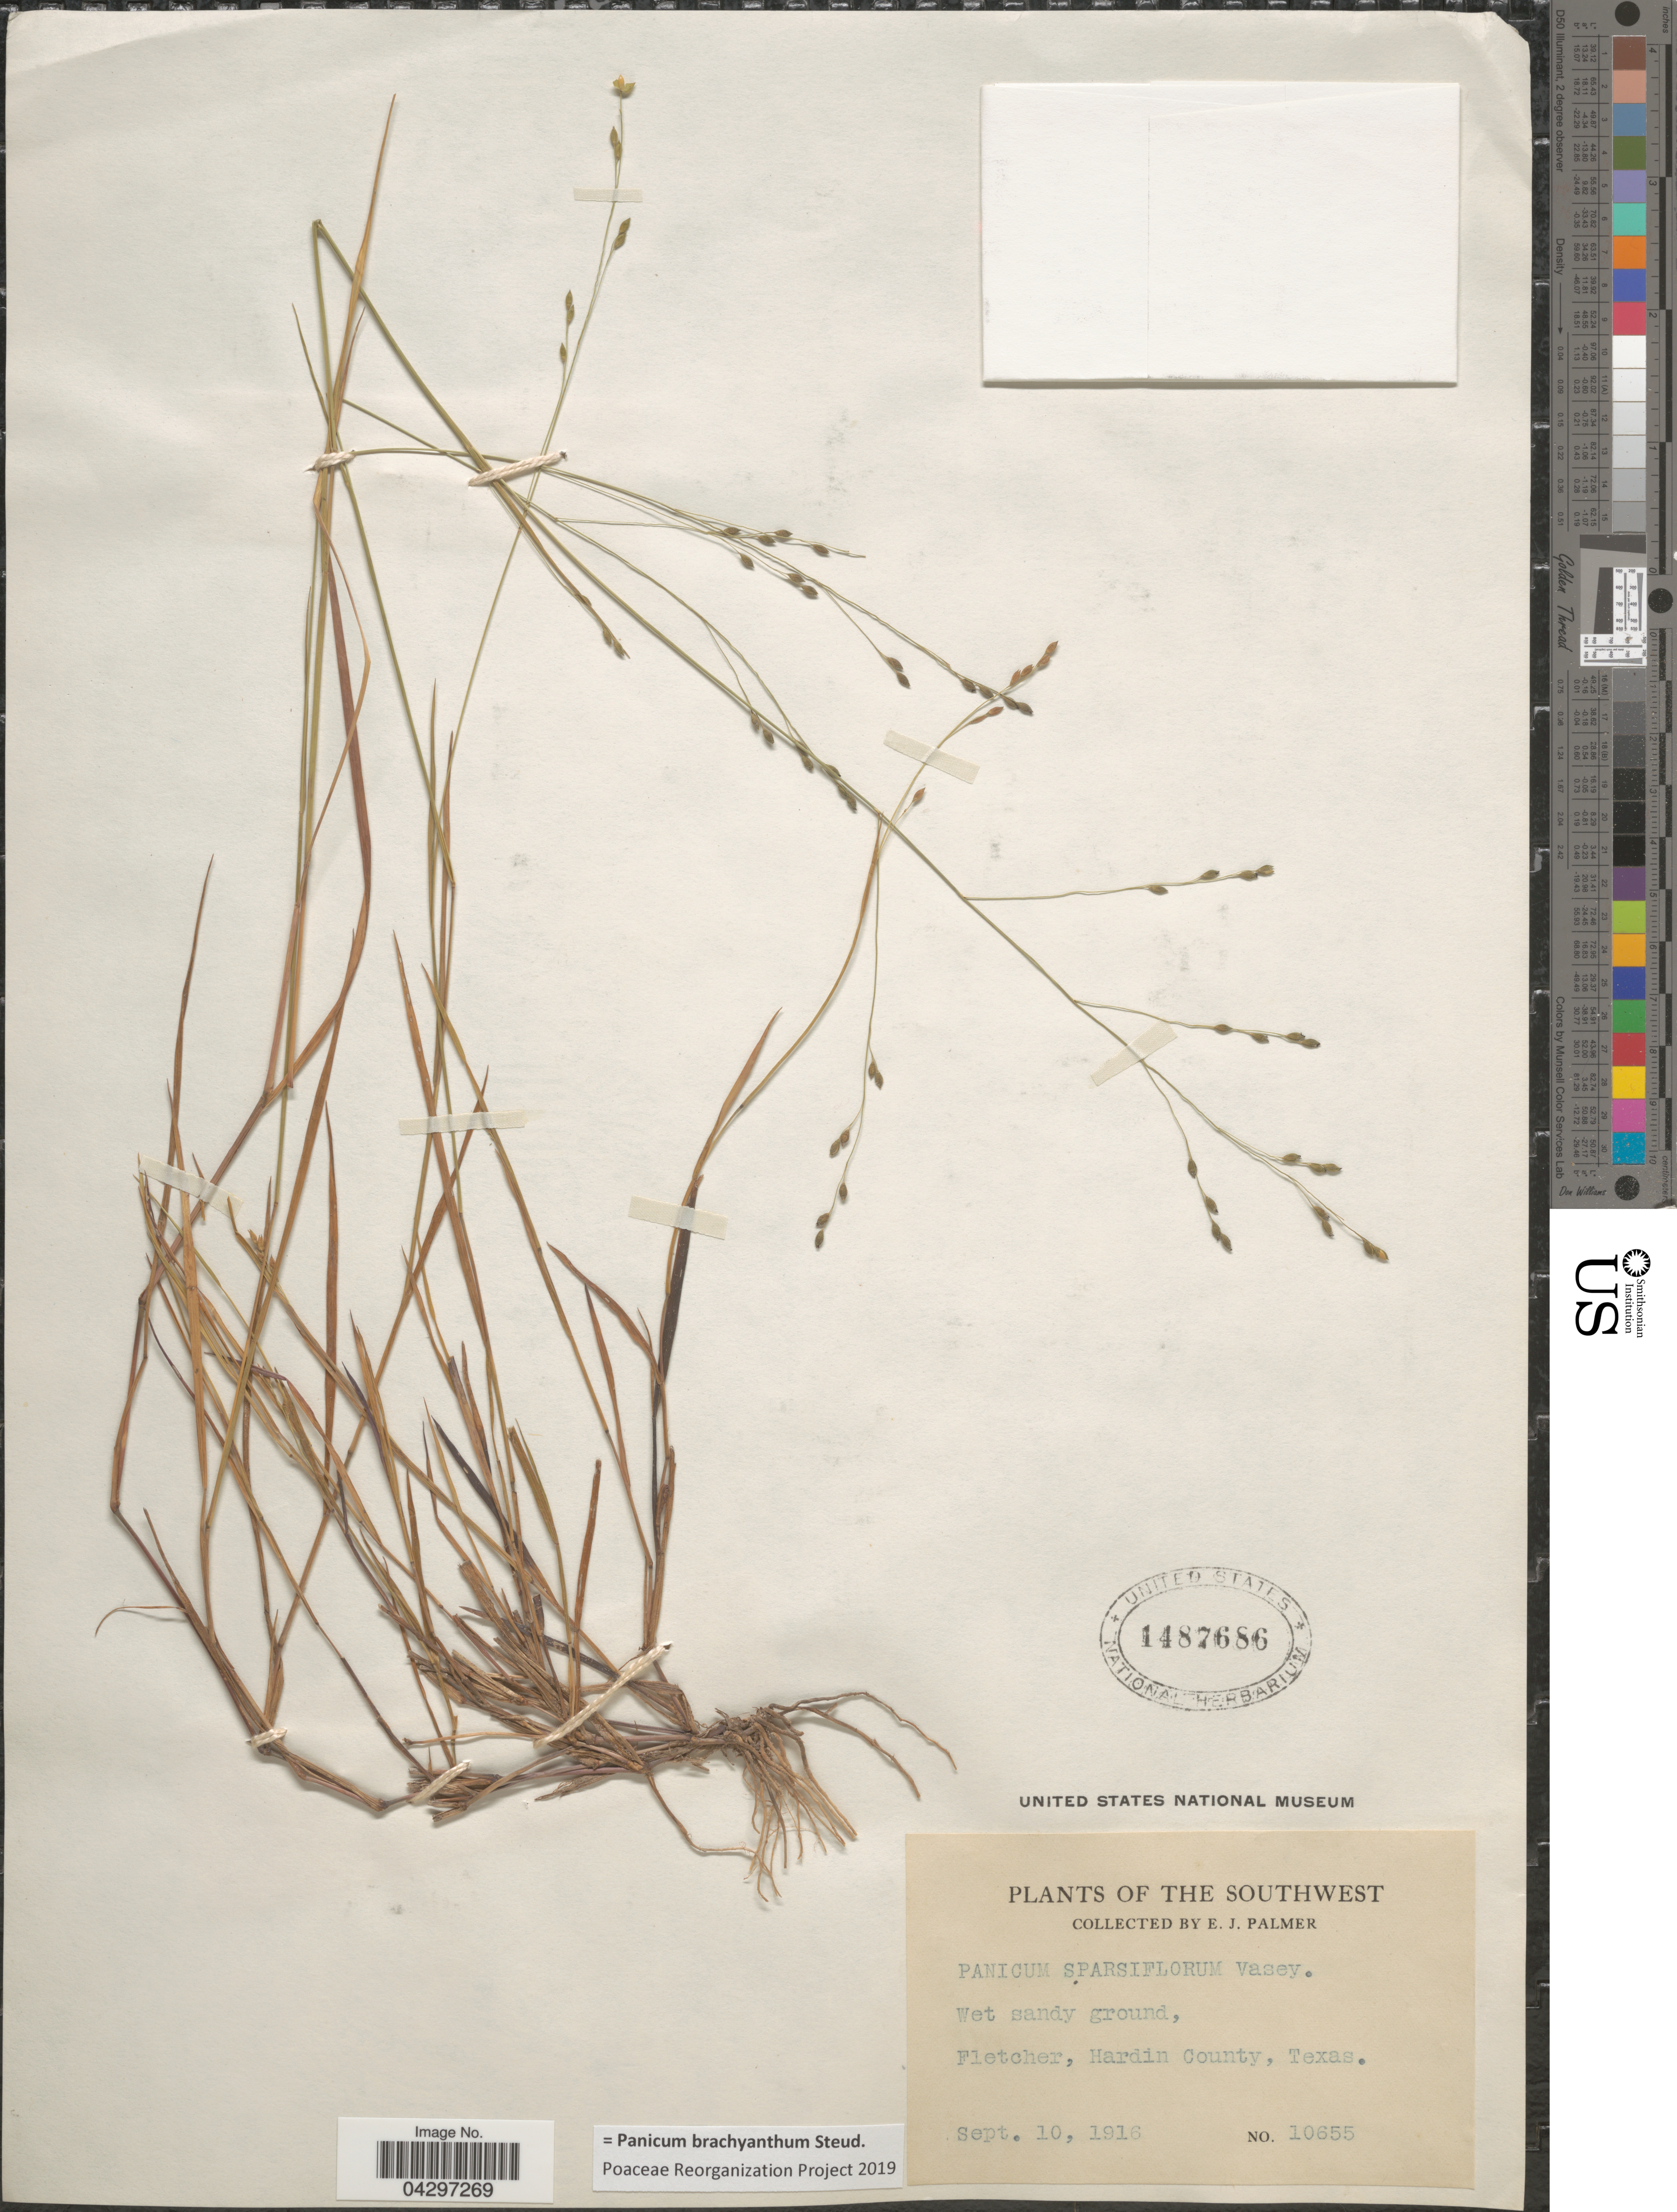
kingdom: Plantae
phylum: Tracheophyta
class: Liliopsida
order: Poales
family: Poaceae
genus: Panicum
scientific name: Panicum brachyanthum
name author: Steud.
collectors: E. J. Palmer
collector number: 10655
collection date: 1916-09-10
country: United States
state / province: Texas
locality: The Southwest. Fletcher, Hardin County.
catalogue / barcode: US 1487686